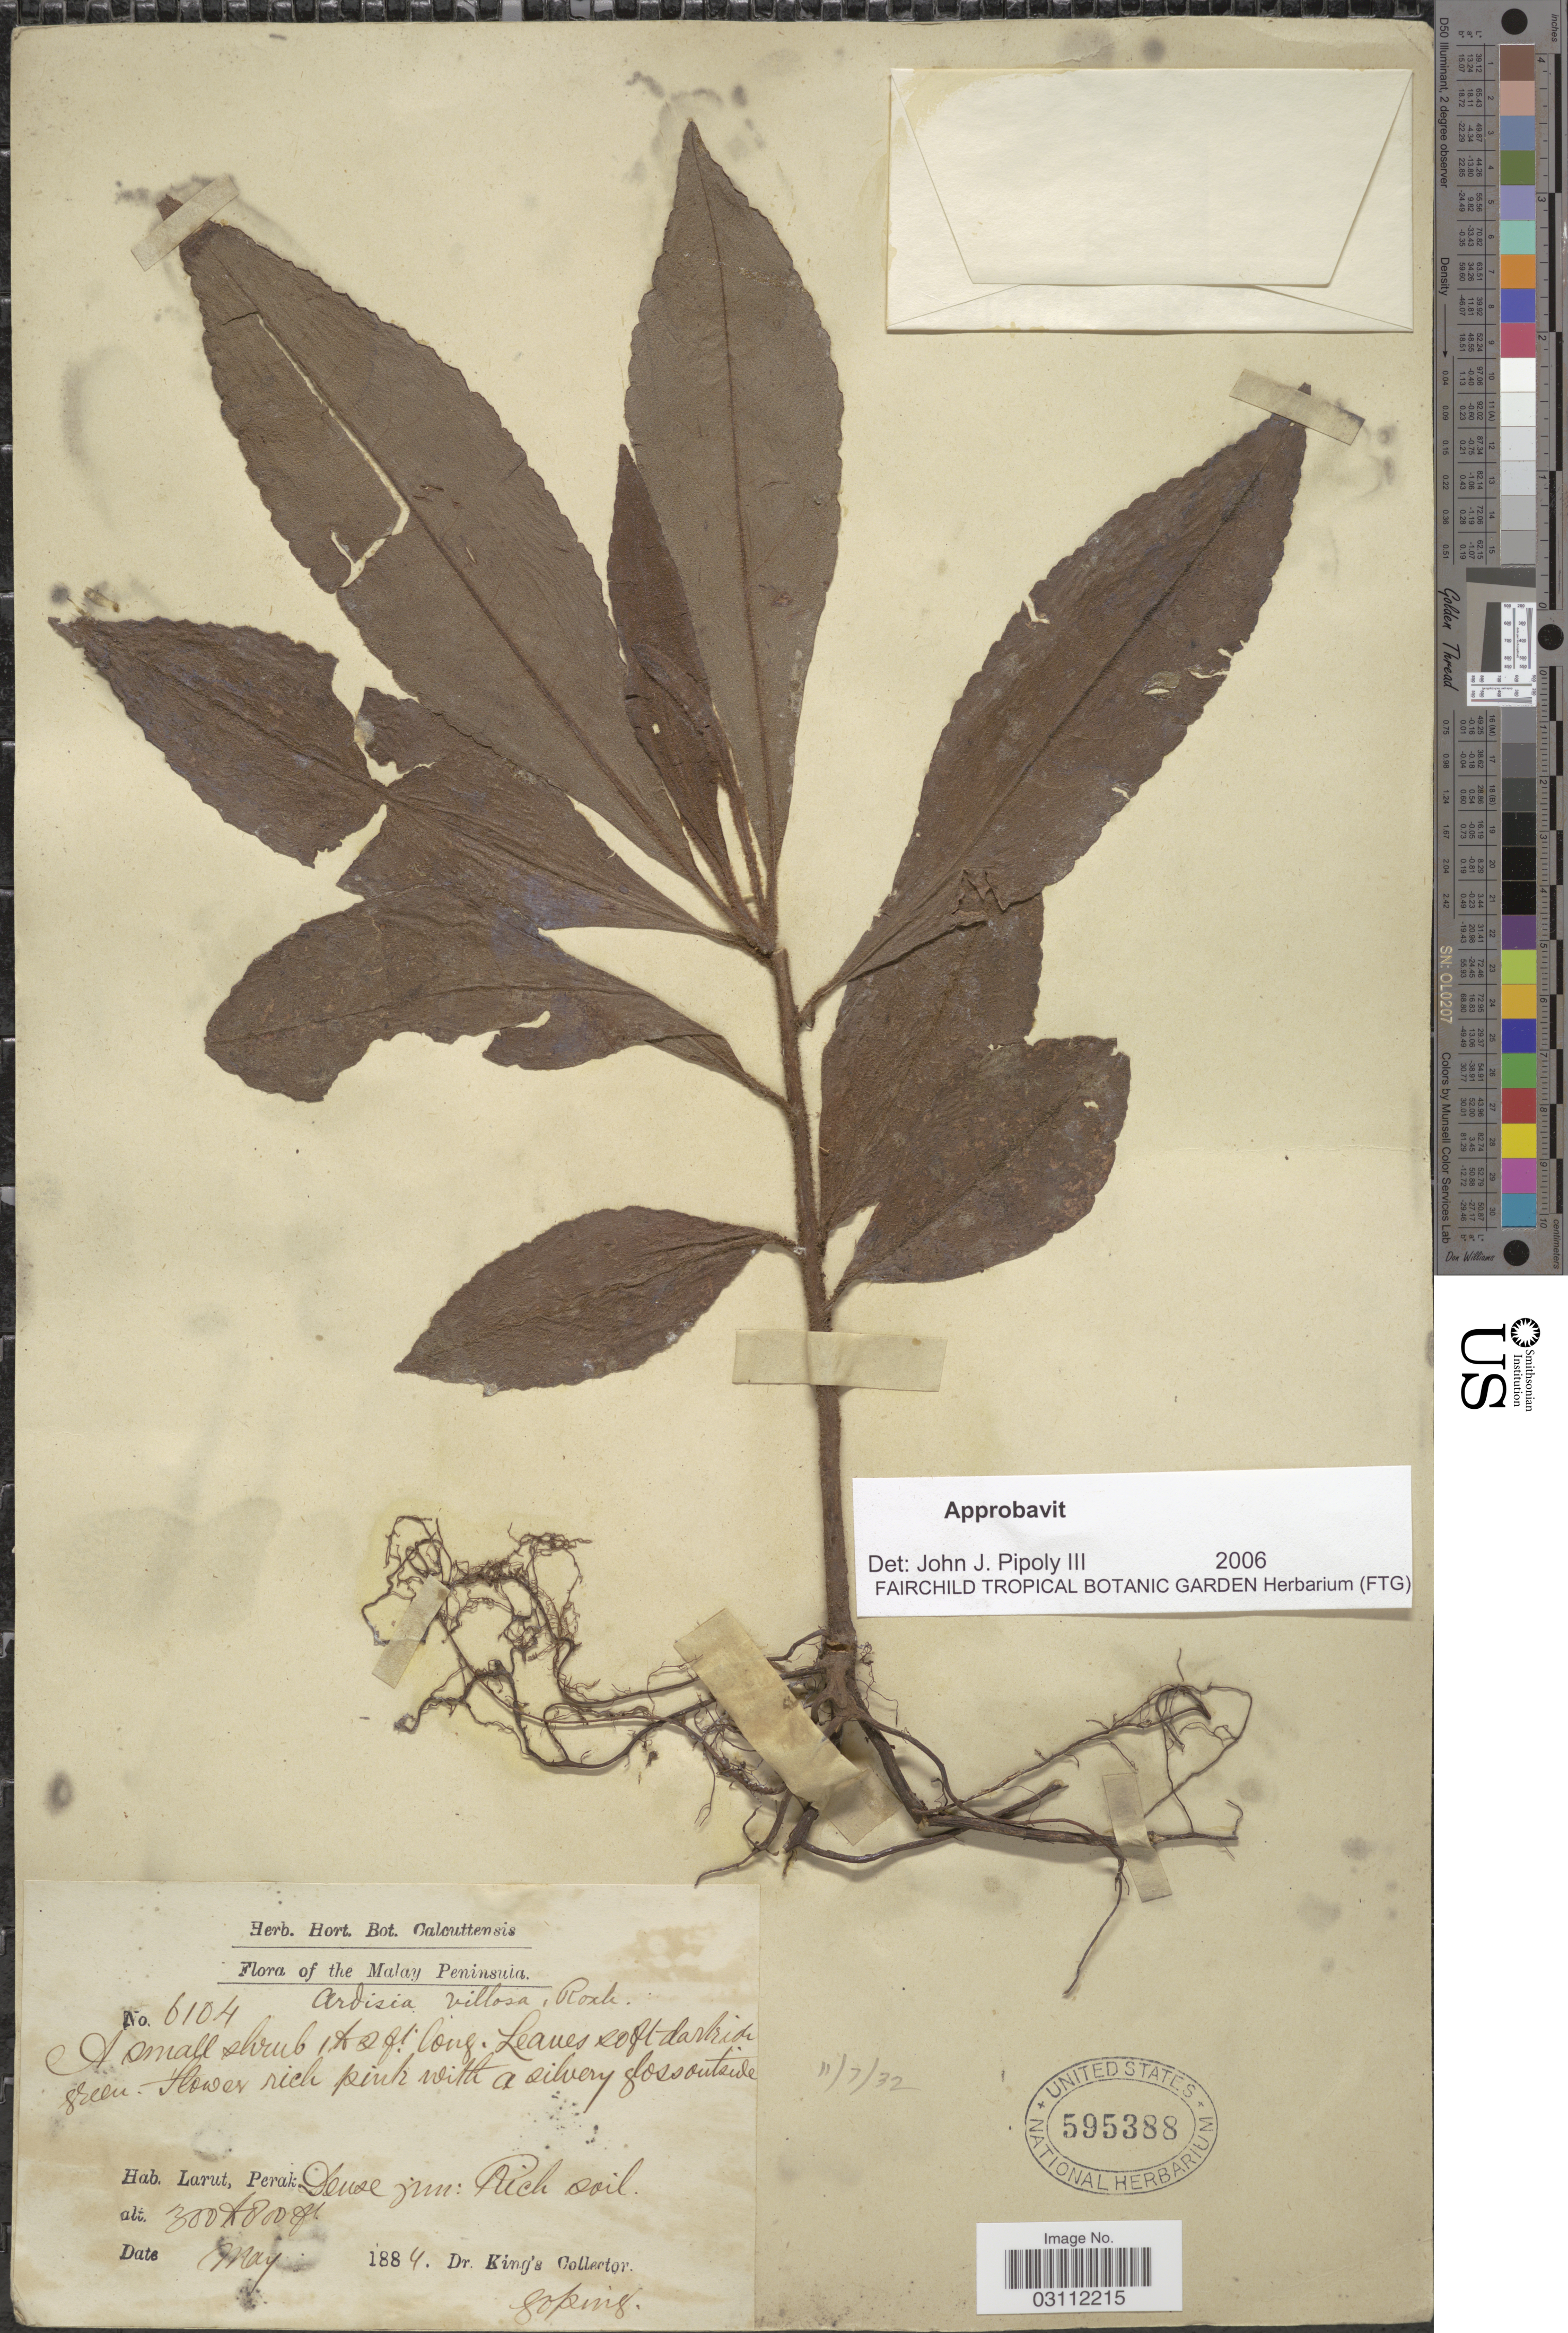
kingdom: Plantae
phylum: Tracheophyta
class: Magnoliopsida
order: Ericales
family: Primulaceae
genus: Ardisia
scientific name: Ardisia villosa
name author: Roxb.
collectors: Dr. King's collector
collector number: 6104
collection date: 1884-05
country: Malaysia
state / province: Perak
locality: Malay Peninsula. Larut, Perak: Dense jun.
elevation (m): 91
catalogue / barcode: US 595388